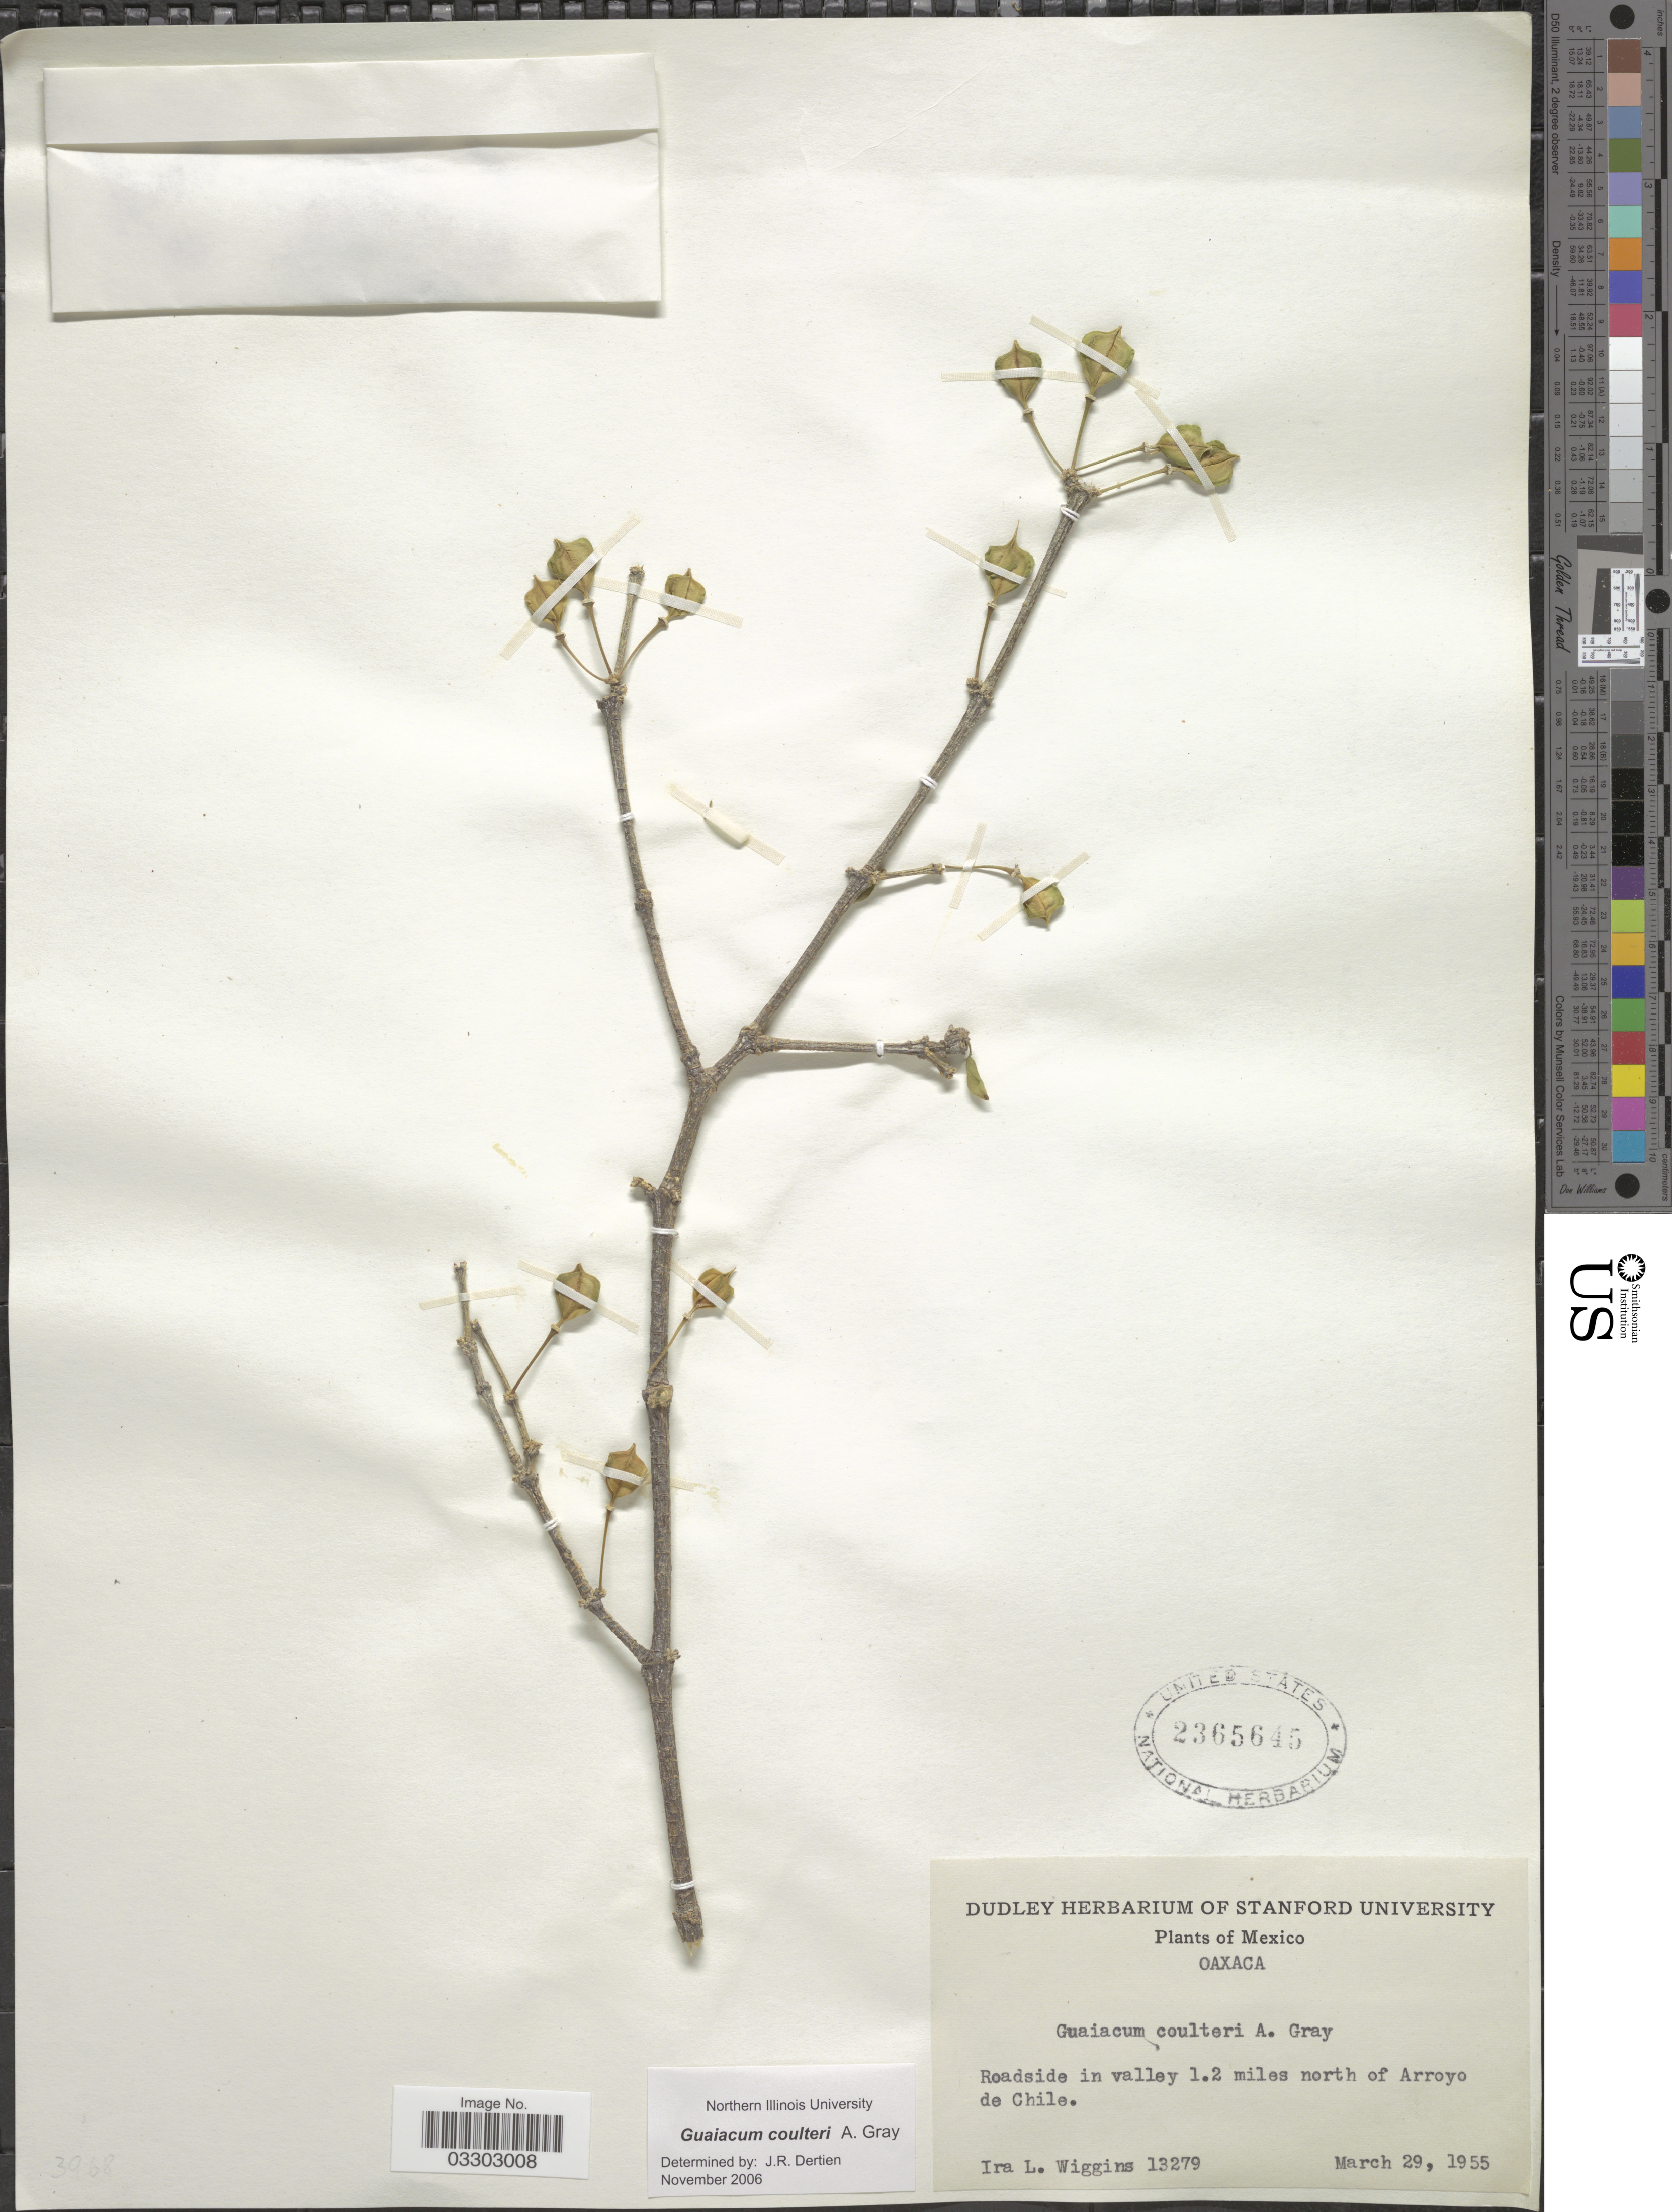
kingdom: Plantae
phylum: Tracheophyta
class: Magnoliopsida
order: Zygophyllales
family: Zygophyllaceae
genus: Guaiacum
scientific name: Guaiacum coulteri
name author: A. Gray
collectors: I. L. Wiggins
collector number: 13279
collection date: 1955-03-29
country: Mexico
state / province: Oaxaca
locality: Roadside in valley 1.2 miles north of Arroyo de Chile.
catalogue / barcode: US 2365645